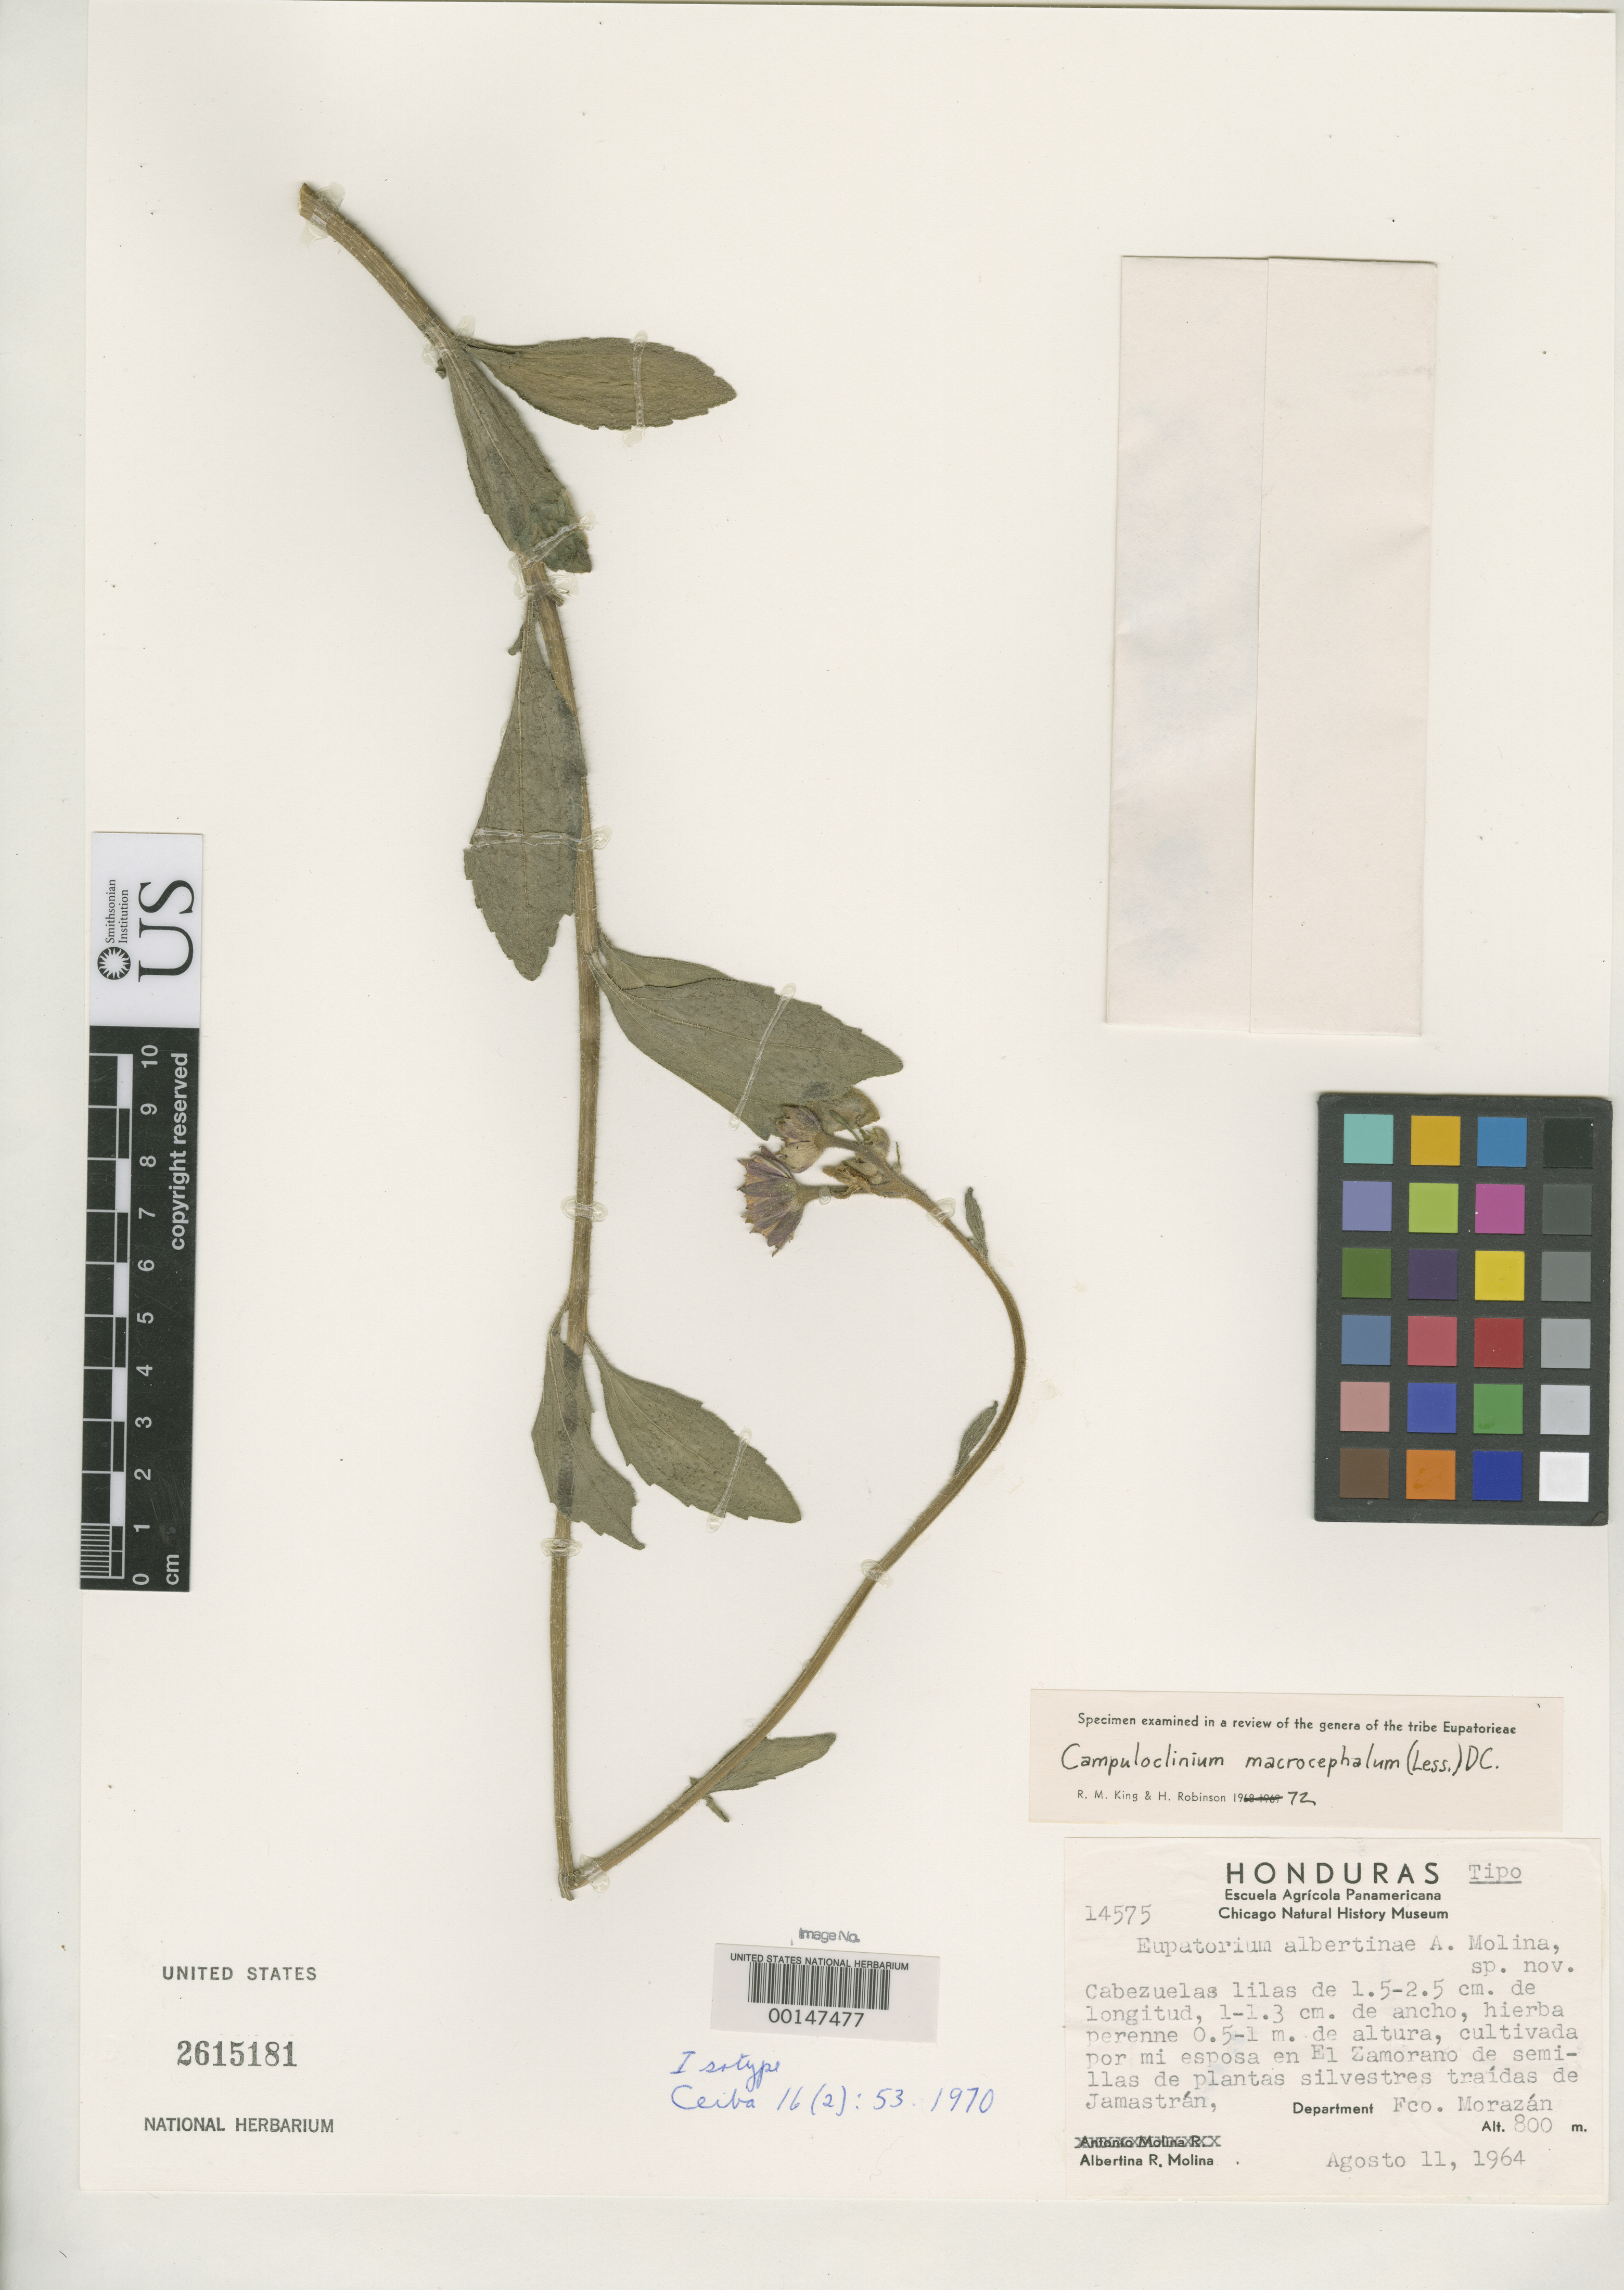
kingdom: Plantae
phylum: Tracheophyta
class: Magnoliopsida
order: Asterales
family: Asteraceae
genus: Eupatorium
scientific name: Eupatorium albertinae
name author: Ant. Molina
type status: Isotype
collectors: A. Molina R.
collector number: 14575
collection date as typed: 11 Aug 1964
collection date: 1964-08-11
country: Honduras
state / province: Fco. Morazán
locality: El Zamorano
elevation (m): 800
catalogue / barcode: US 2615181